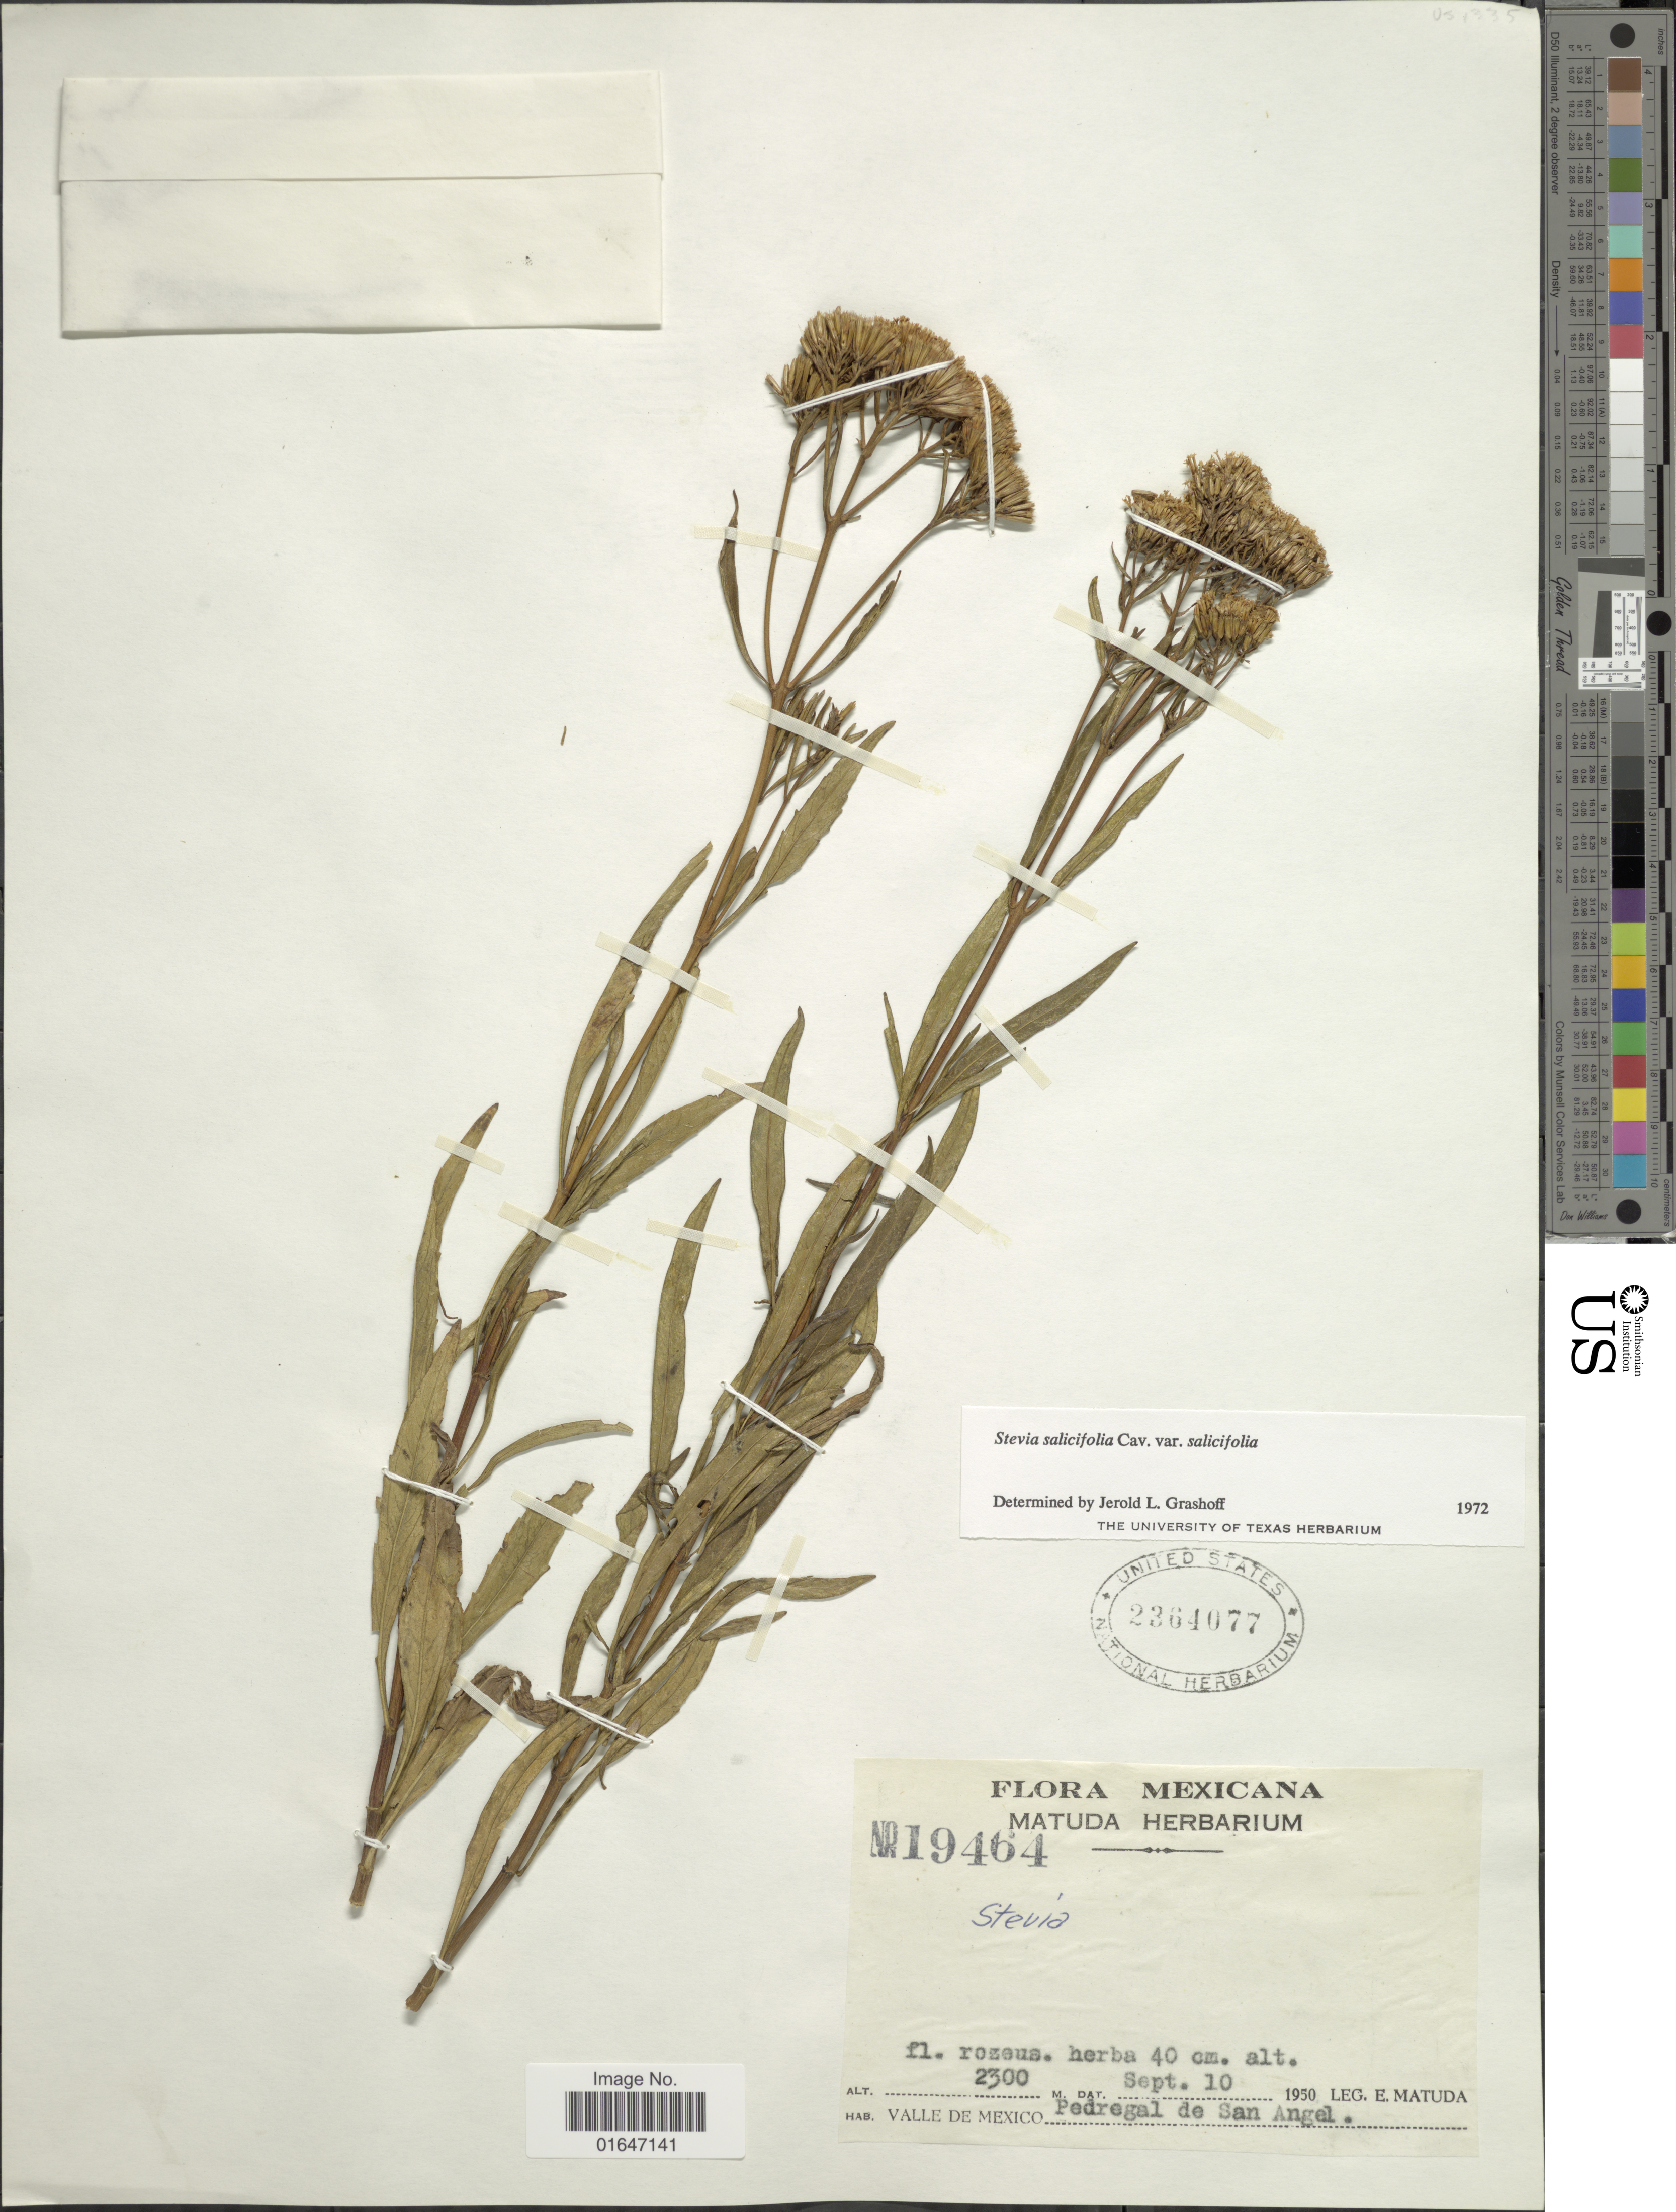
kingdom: Plantae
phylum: Tracheophyta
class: Magnoliopsida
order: Asterales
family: Asteraceae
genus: Stevia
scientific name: Stevia salicifolia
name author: Cav.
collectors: E. Matuda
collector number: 19464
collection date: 1950-09-10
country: Mexico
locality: Valle de Mexico, Pedregal de San Angel.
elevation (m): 2300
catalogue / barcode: US 2364077